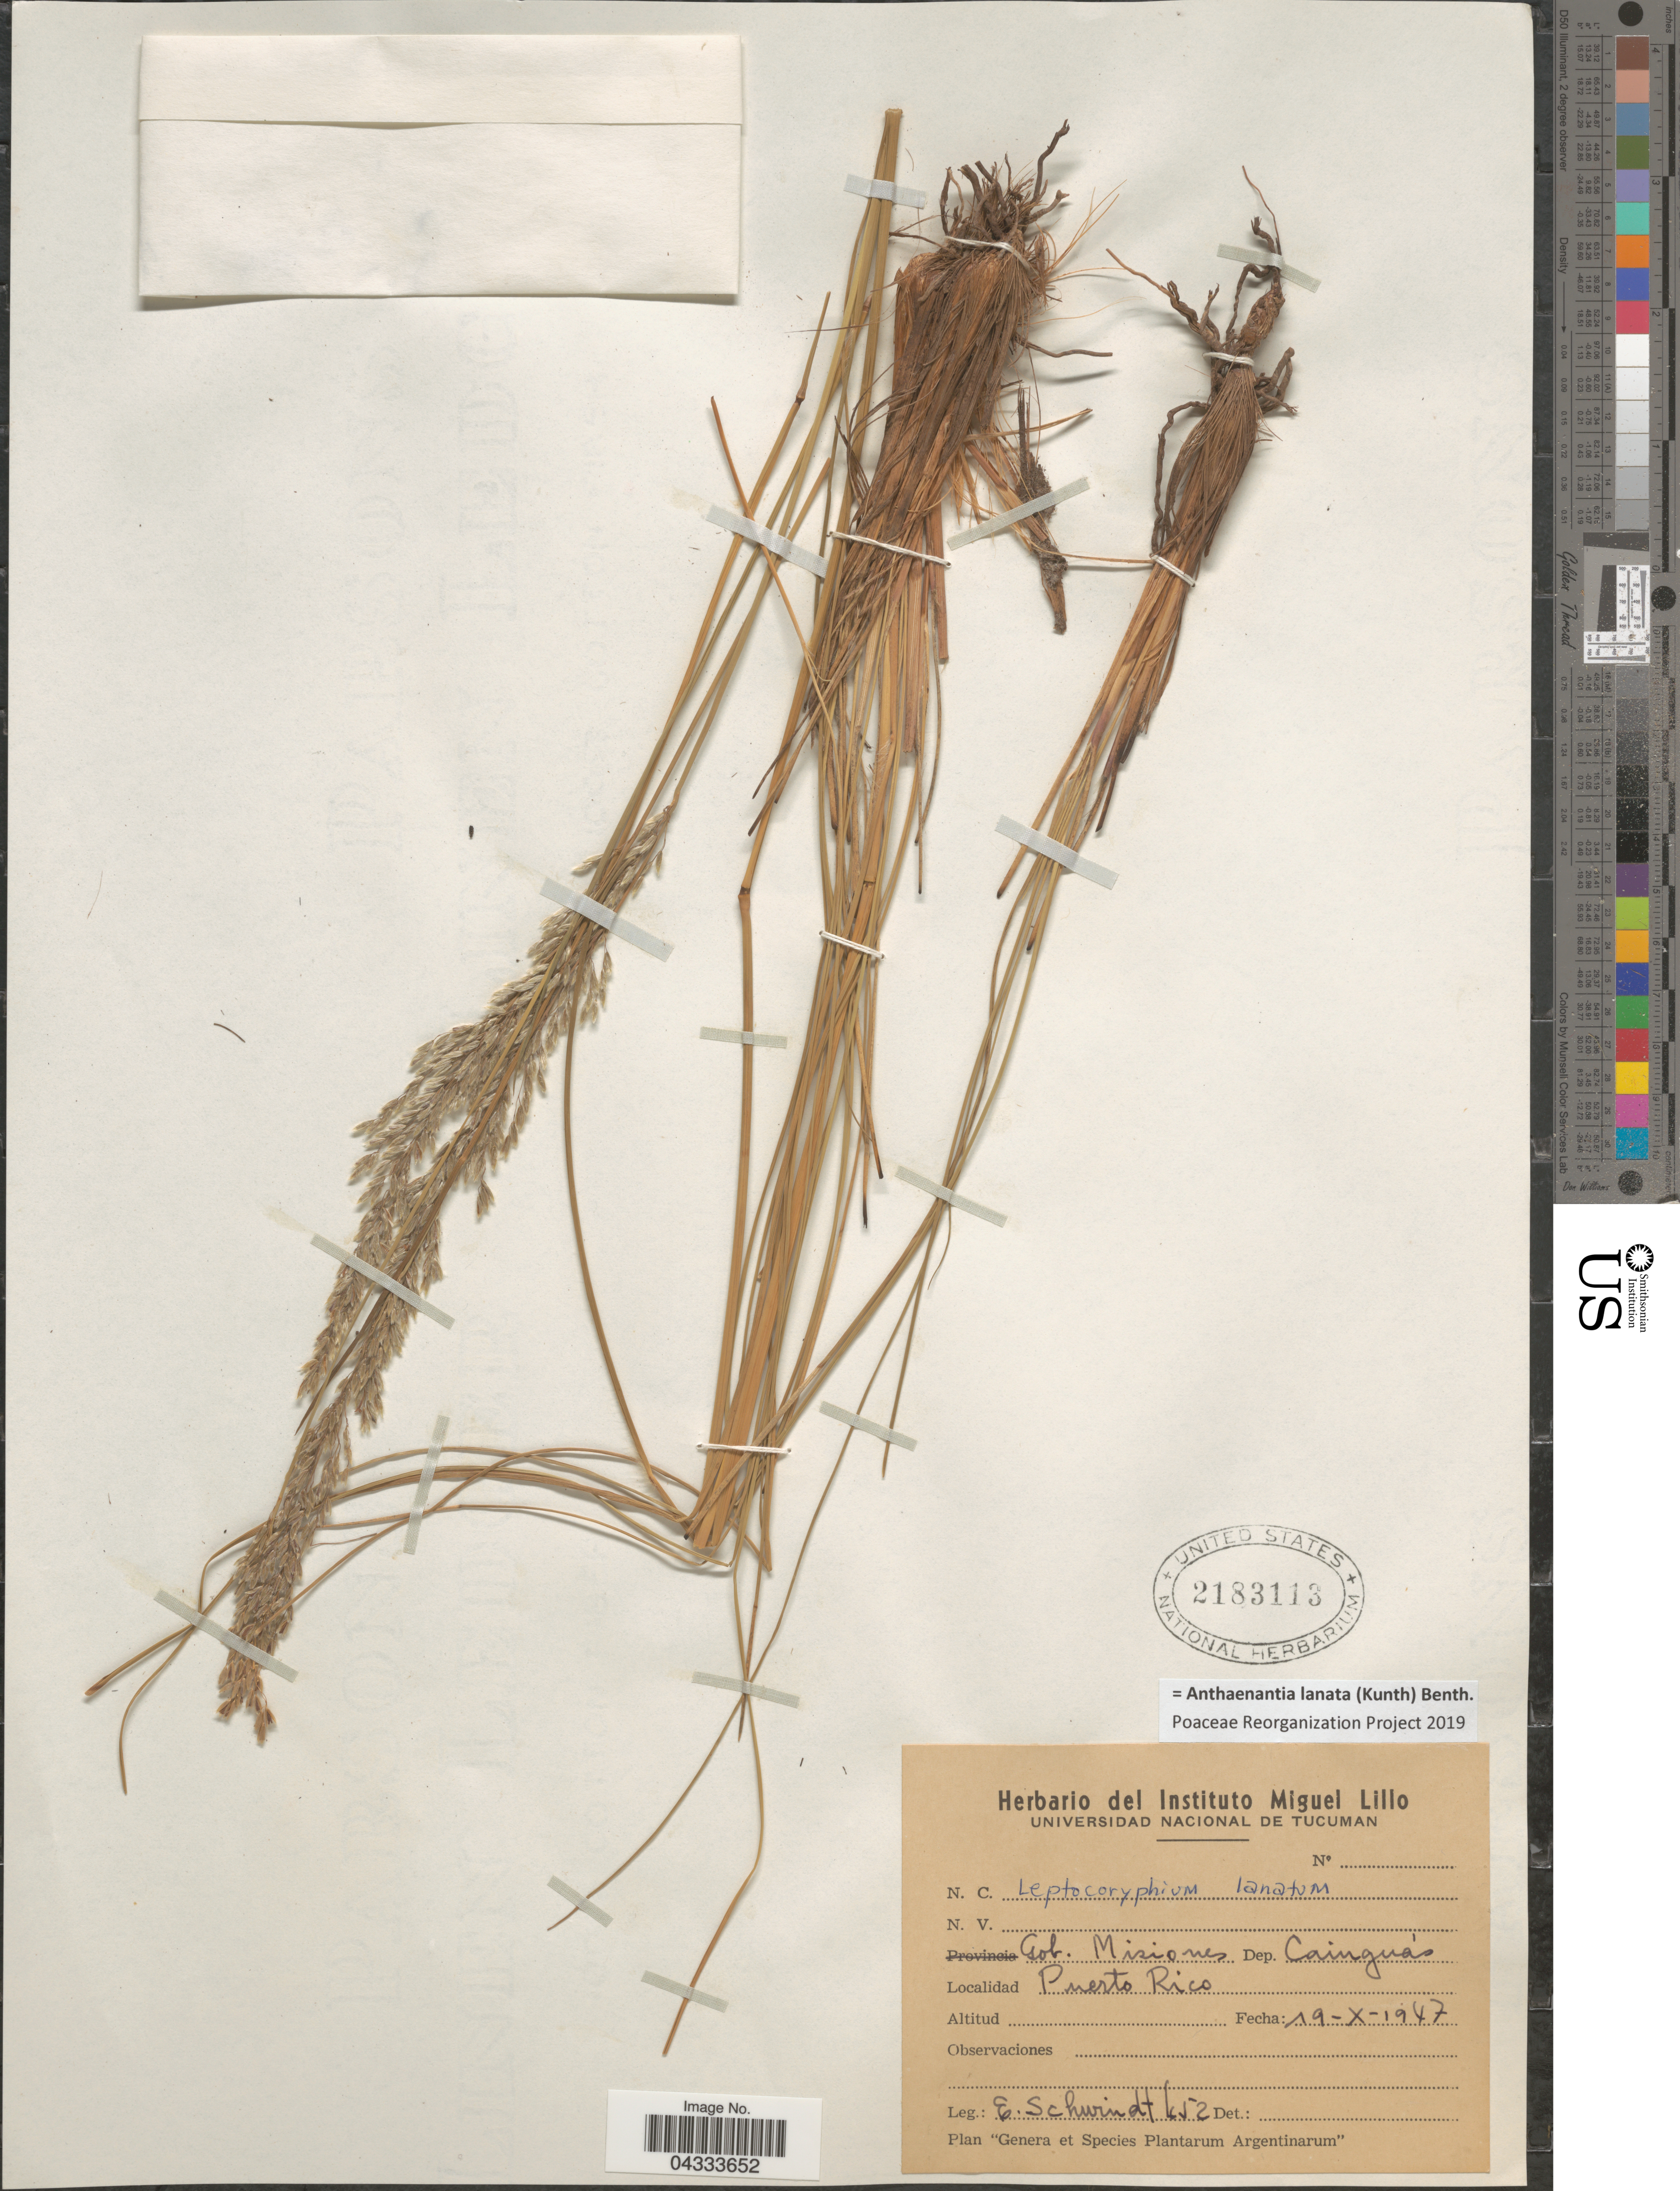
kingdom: Plantae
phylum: Tracheophyta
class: Liliopsida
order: Poales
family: Poaceae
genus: Anthaenantia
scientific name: Anthaenantia lanata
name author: (Kunth) Benth.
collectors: E. Schwindt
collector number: k52*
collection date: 1947-10-19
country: Argentina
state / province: Misiones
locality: Gob. Misiones. Dep. Cainguás. Puerto Rico.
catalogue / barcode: US 2183113